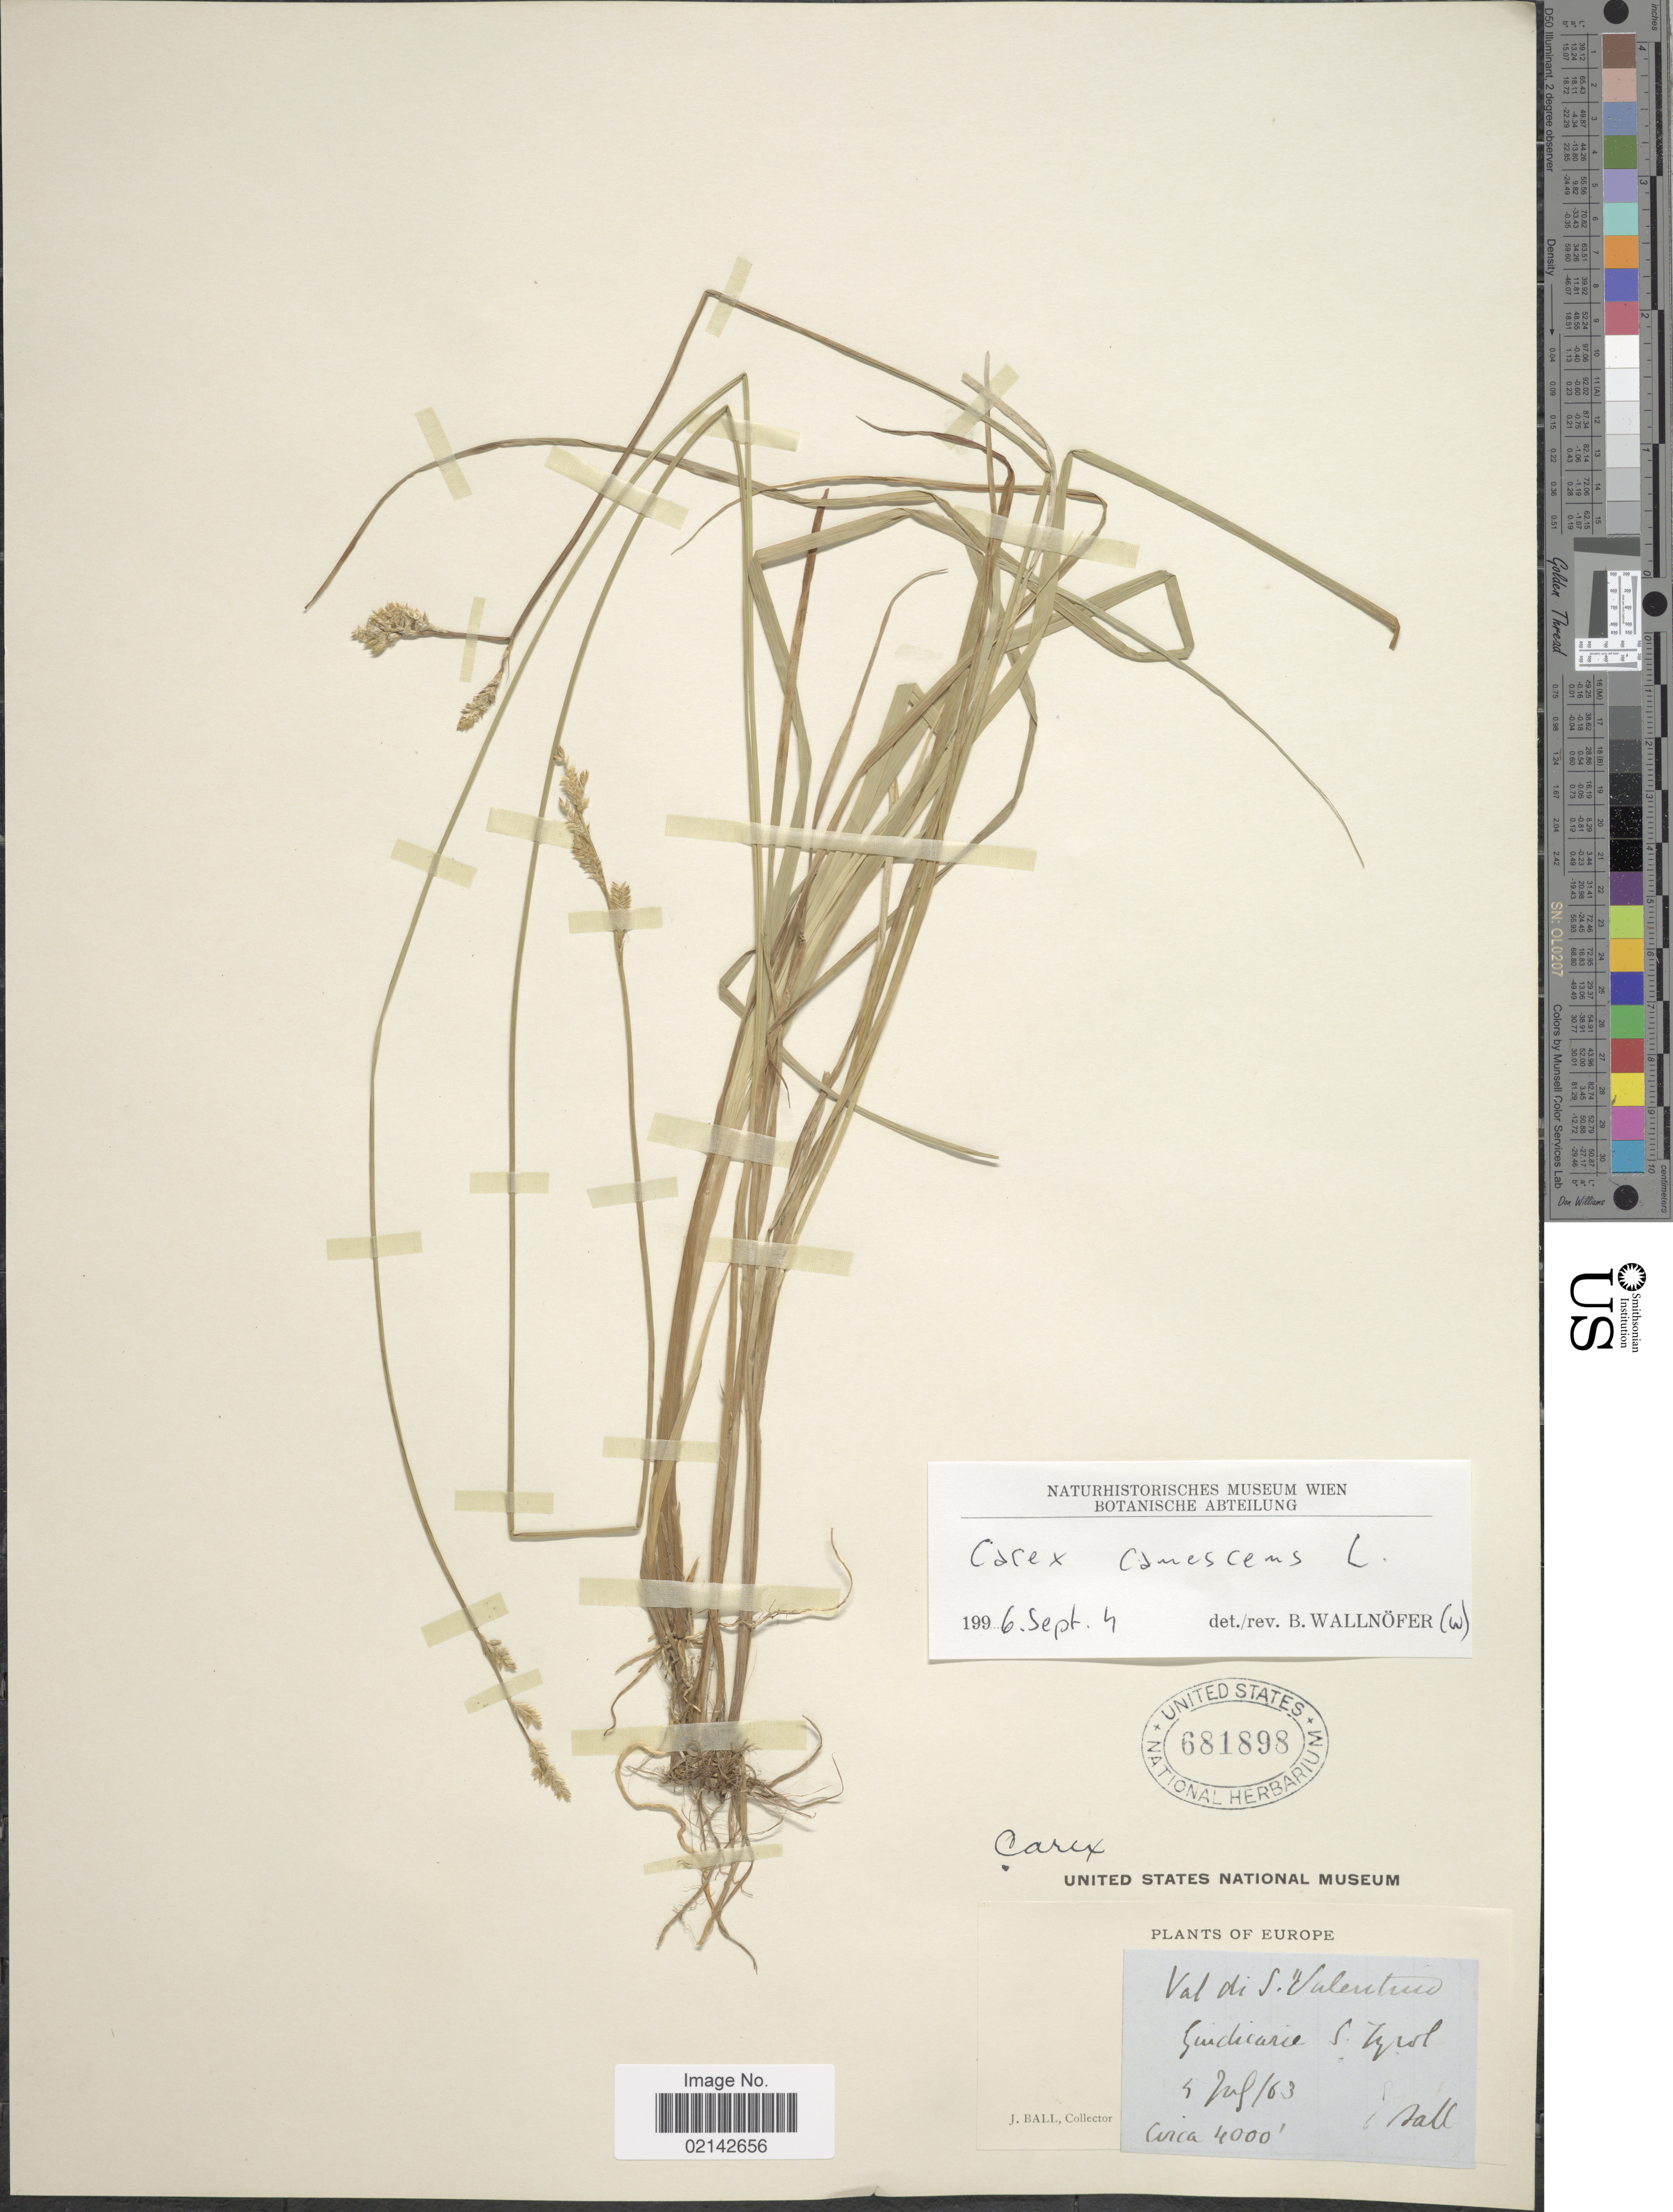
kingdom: Plantae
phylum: Tracheophyta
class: Liliopsida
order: Poales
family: Cyperaceae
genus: Carex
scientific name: Carex canescens var. canescens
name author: L.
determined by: Strong, Mark T., (BOT), Smithsonian Institution - National Museum of Natural History (UNITED STATES)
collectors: J. Ball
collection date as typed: Transcribed d/m/y: 4/7/63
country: Italy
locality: Val di S. Valentino, Guidicarie S. Tyrol.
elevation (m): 1219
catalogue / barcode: US 681898